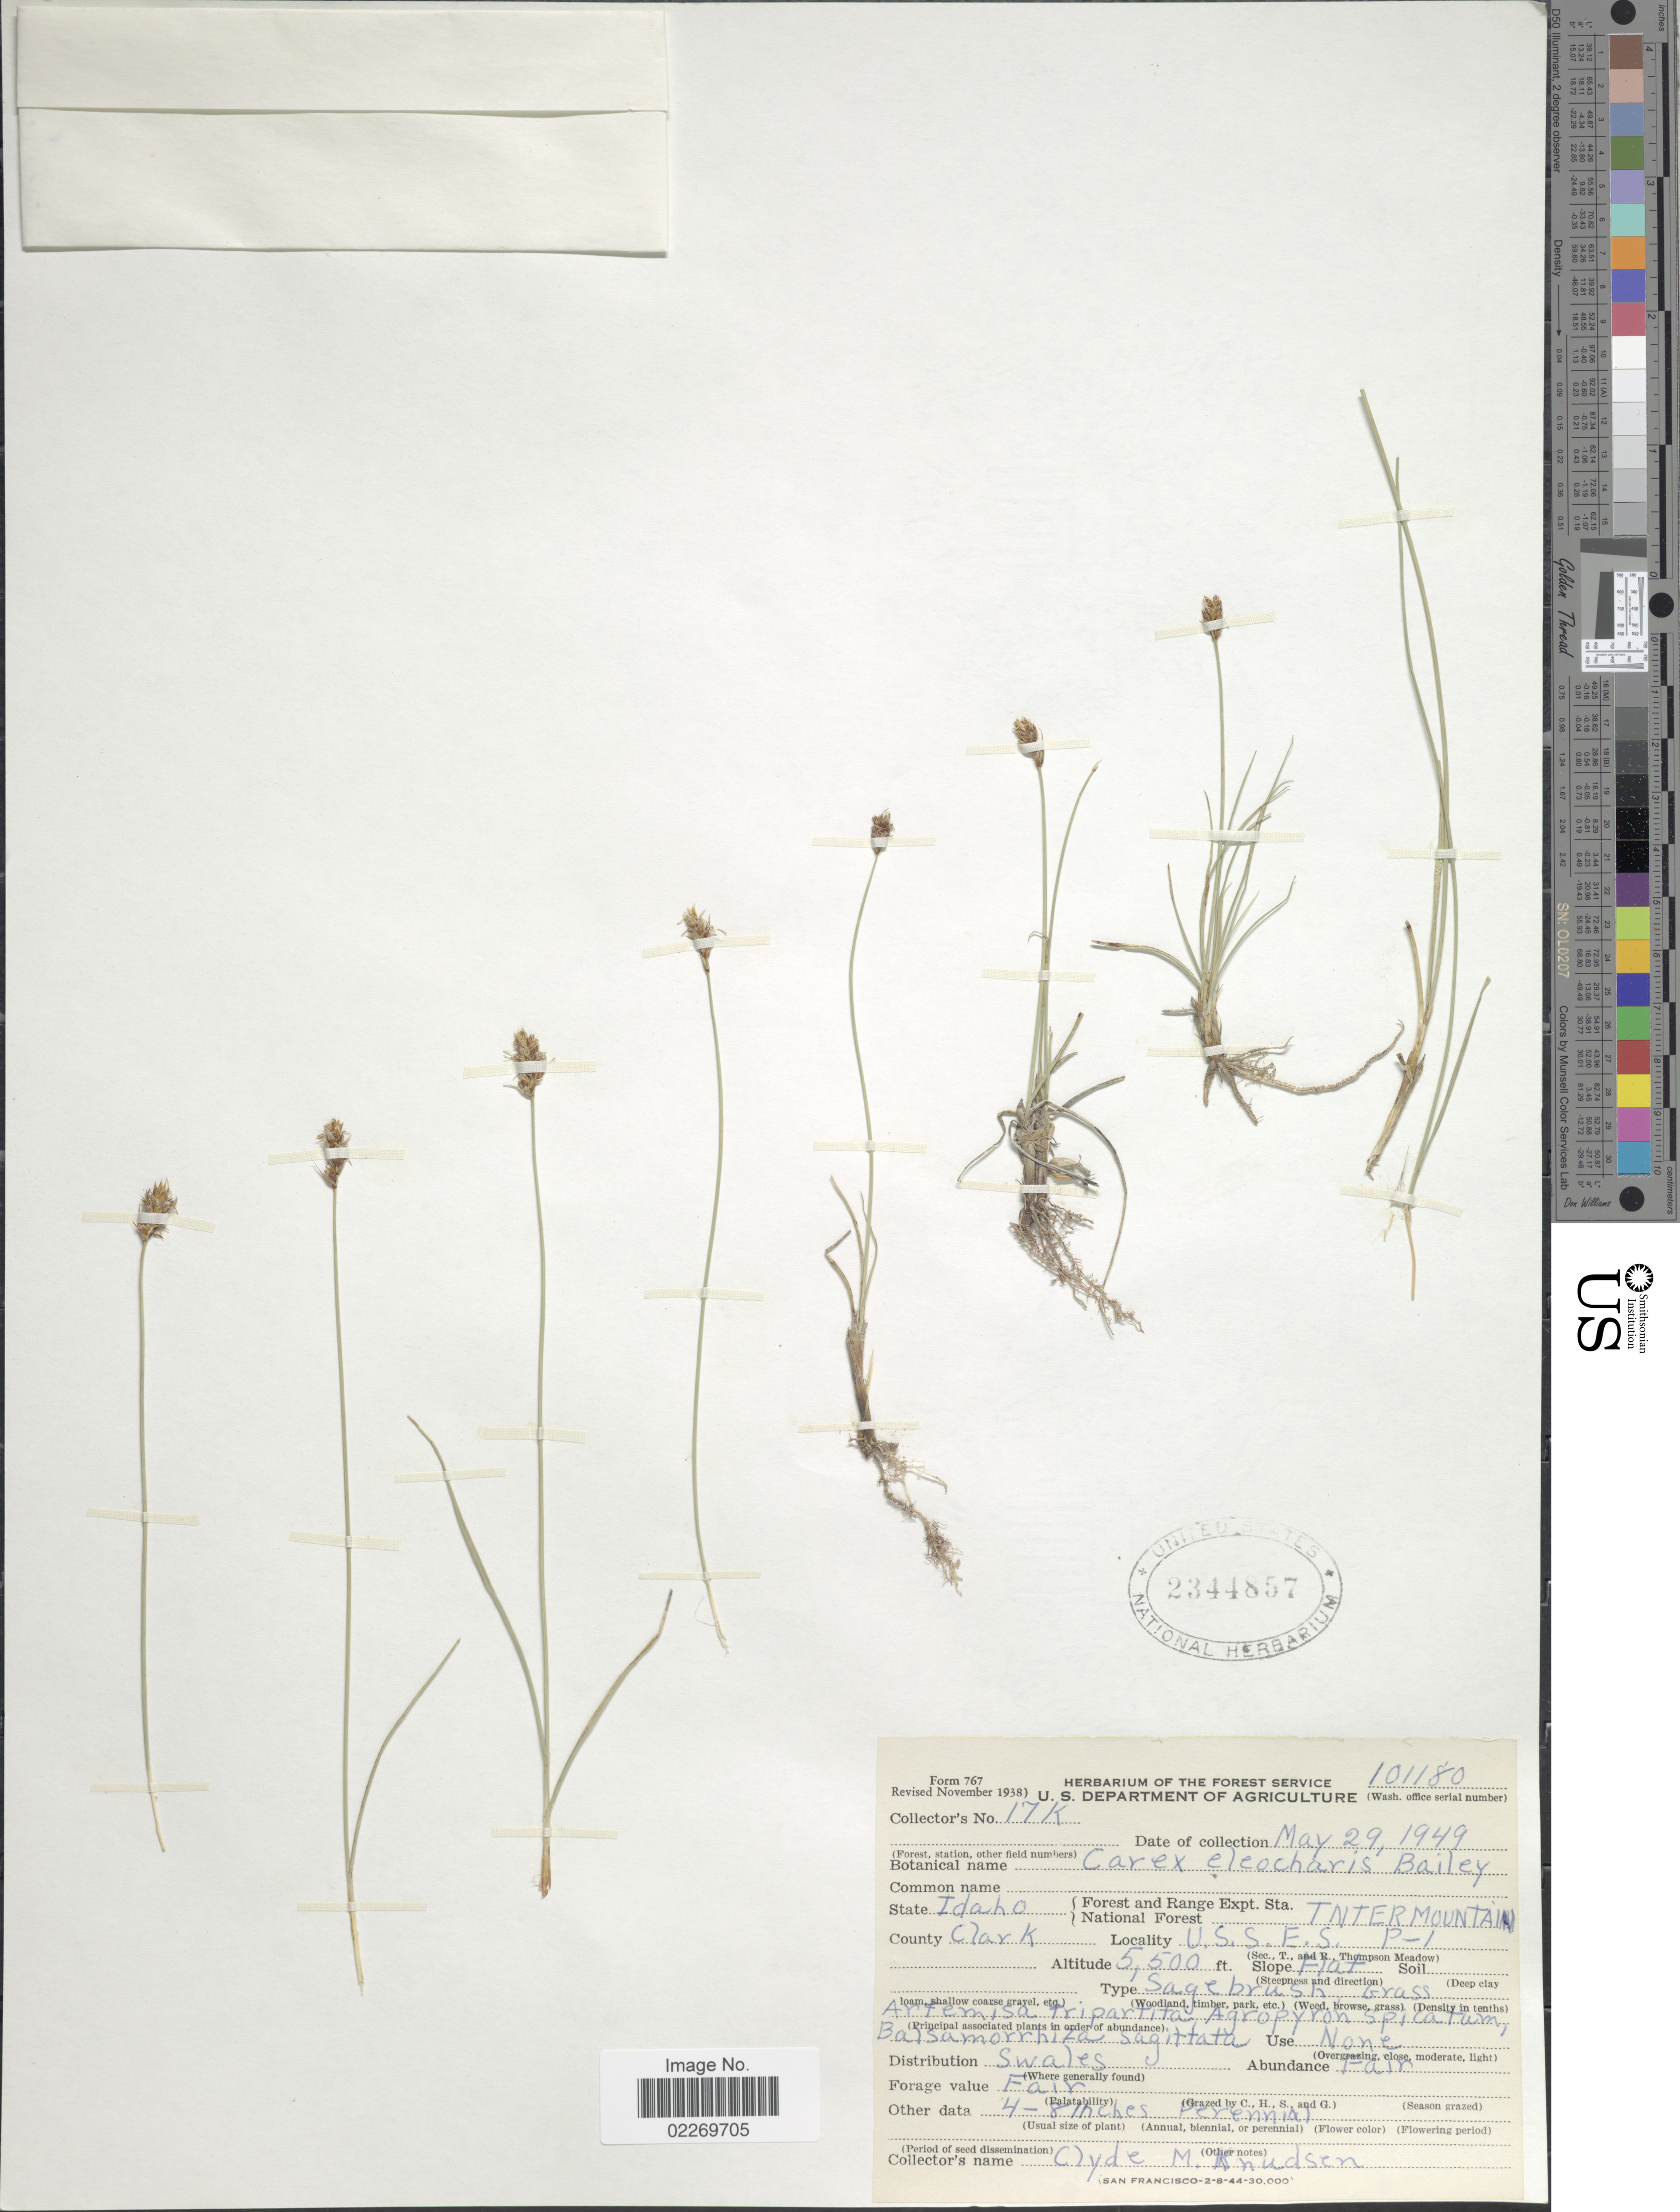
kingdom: Plantae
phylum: Tracheophyta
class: Liliopsida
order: Poales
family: Cyperaceae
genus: Carex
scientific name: Carex eleocharis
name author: L.H. Bailey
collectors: C. Knudsen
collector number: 17K/101180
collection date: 1949-05-29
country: United States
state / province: Idaho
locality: Inter Mountain. U.S.S.E.S. P-1. County Clark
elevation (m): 1676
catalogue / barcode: US 2344857